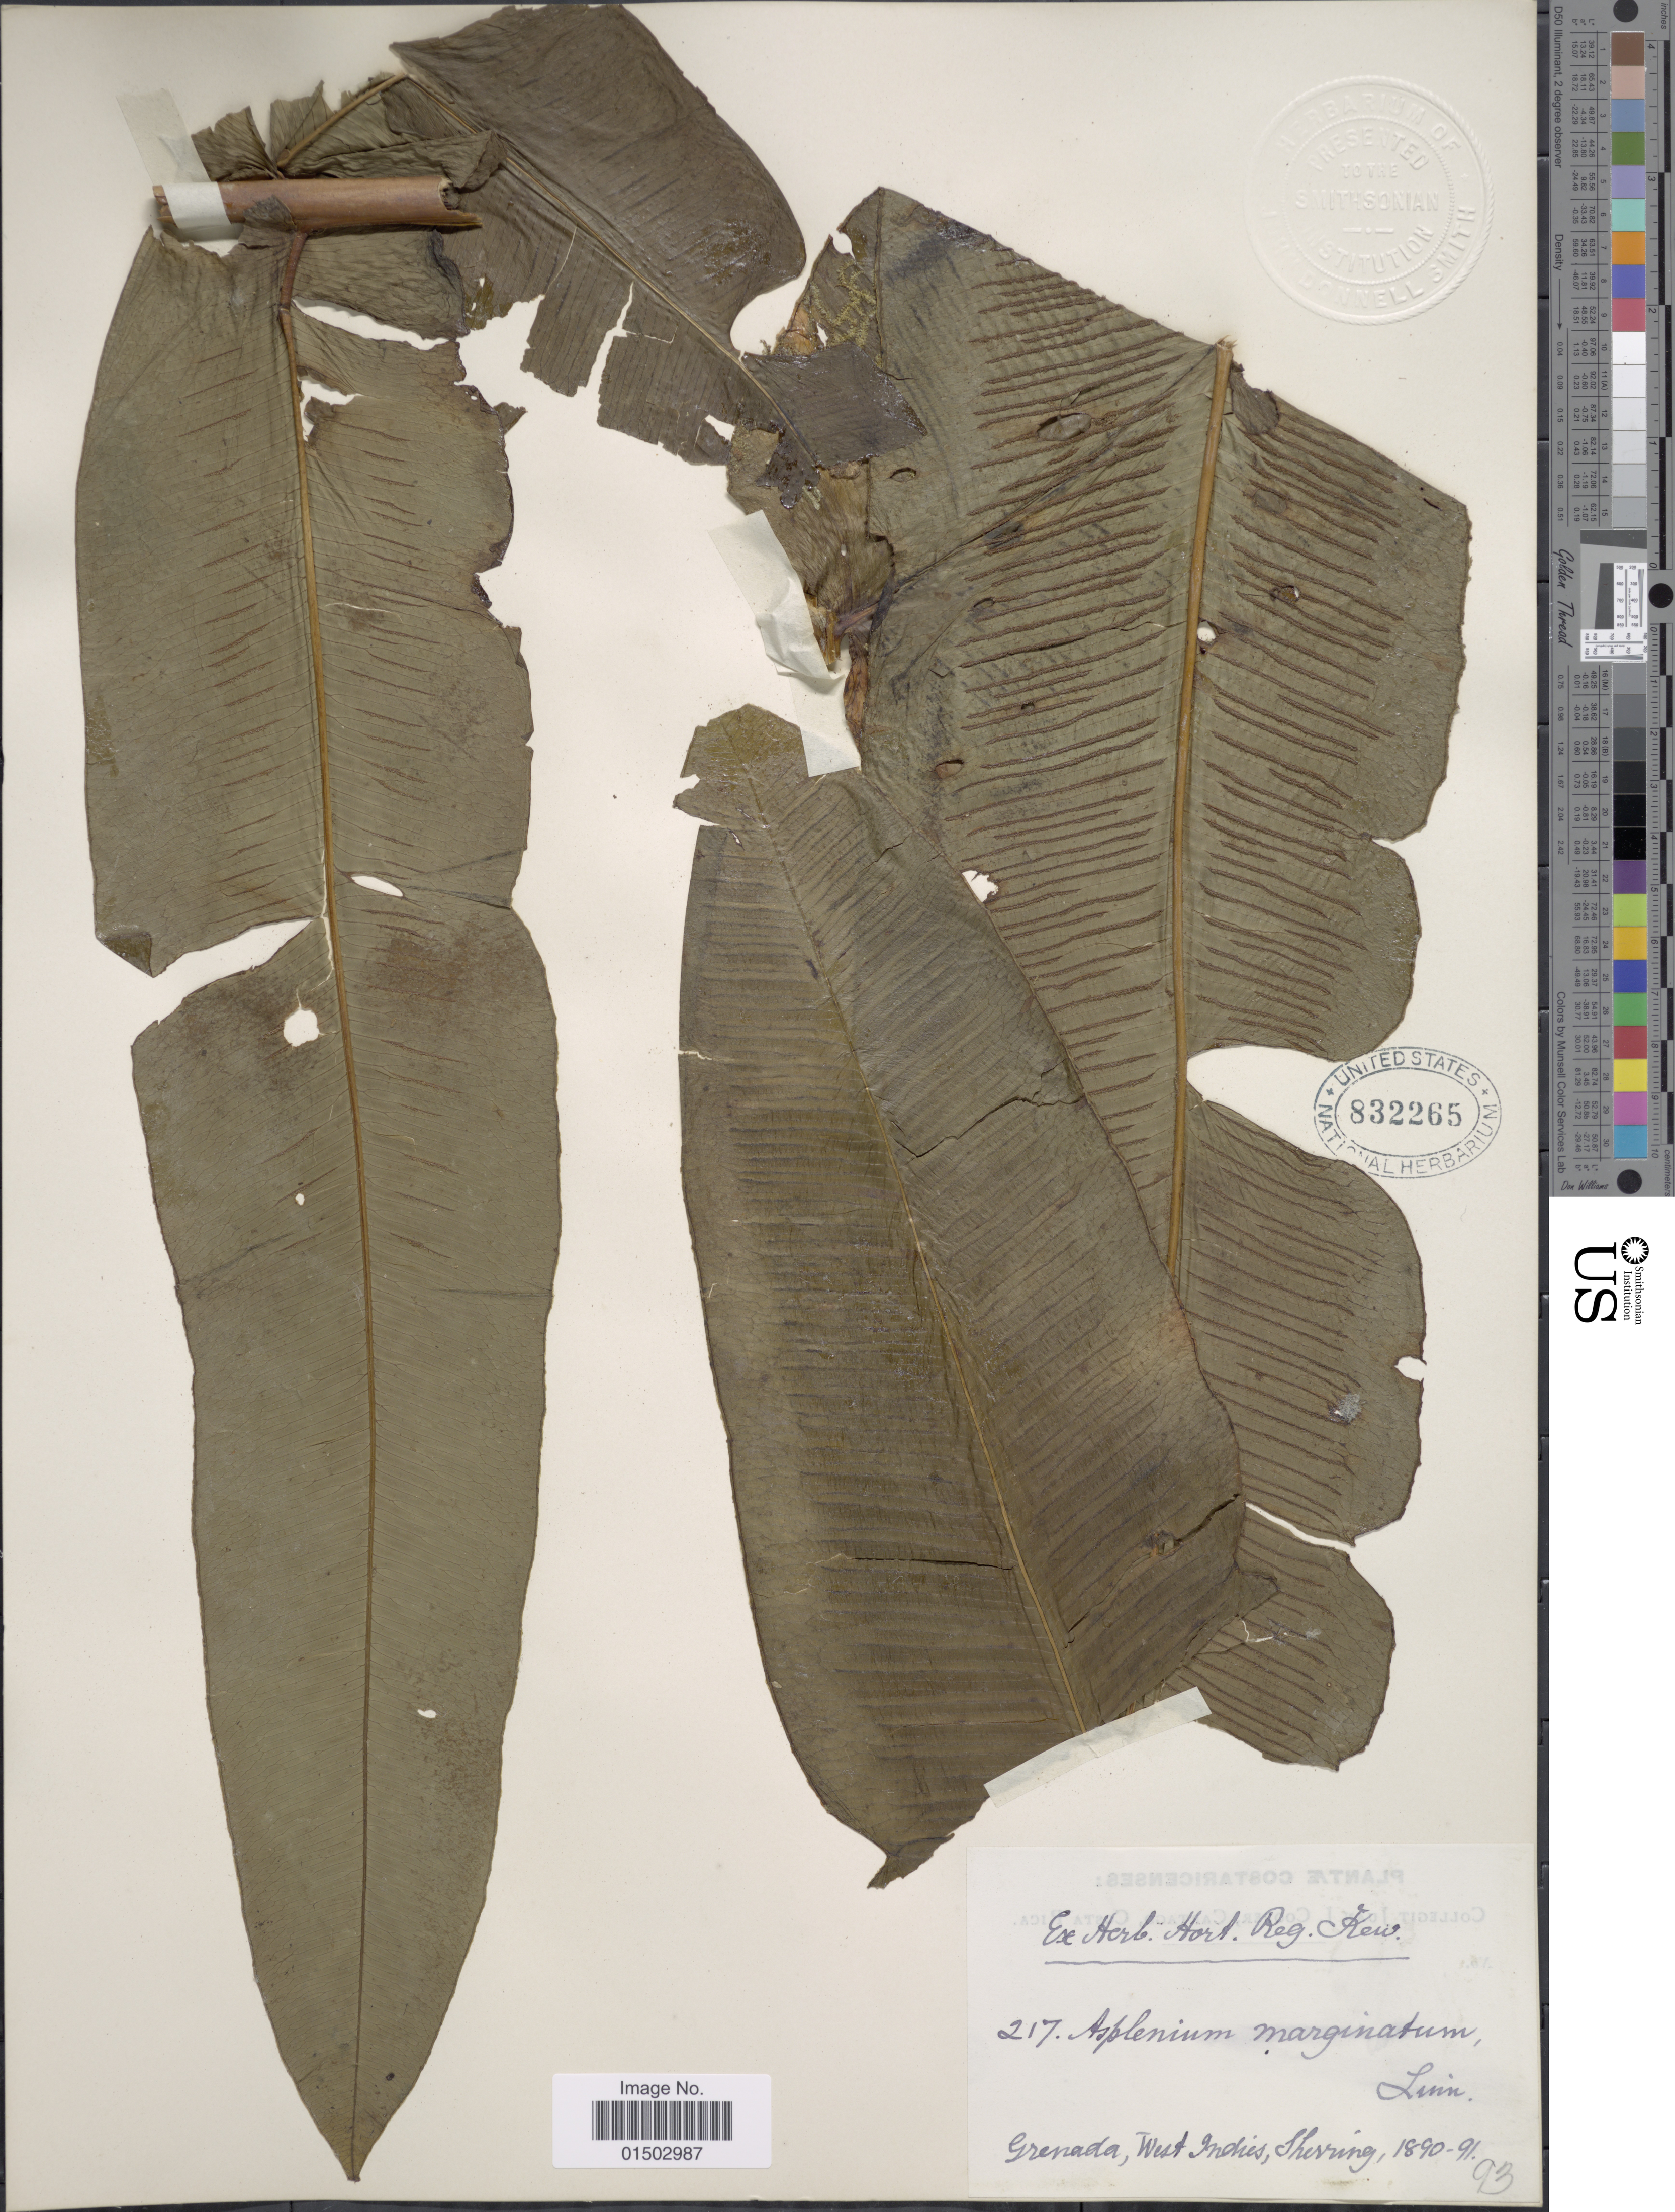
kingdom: Plantae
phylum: Tracheophyta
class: Polypodiopsida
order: Polypodiales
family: Hemidictyaceae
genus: Hemidictyum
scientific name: Hemidictyum marginatum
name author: (L.) C. Presl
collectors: Sherring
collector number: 217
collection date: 1890/1891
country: Grenada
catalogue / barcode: US 832265